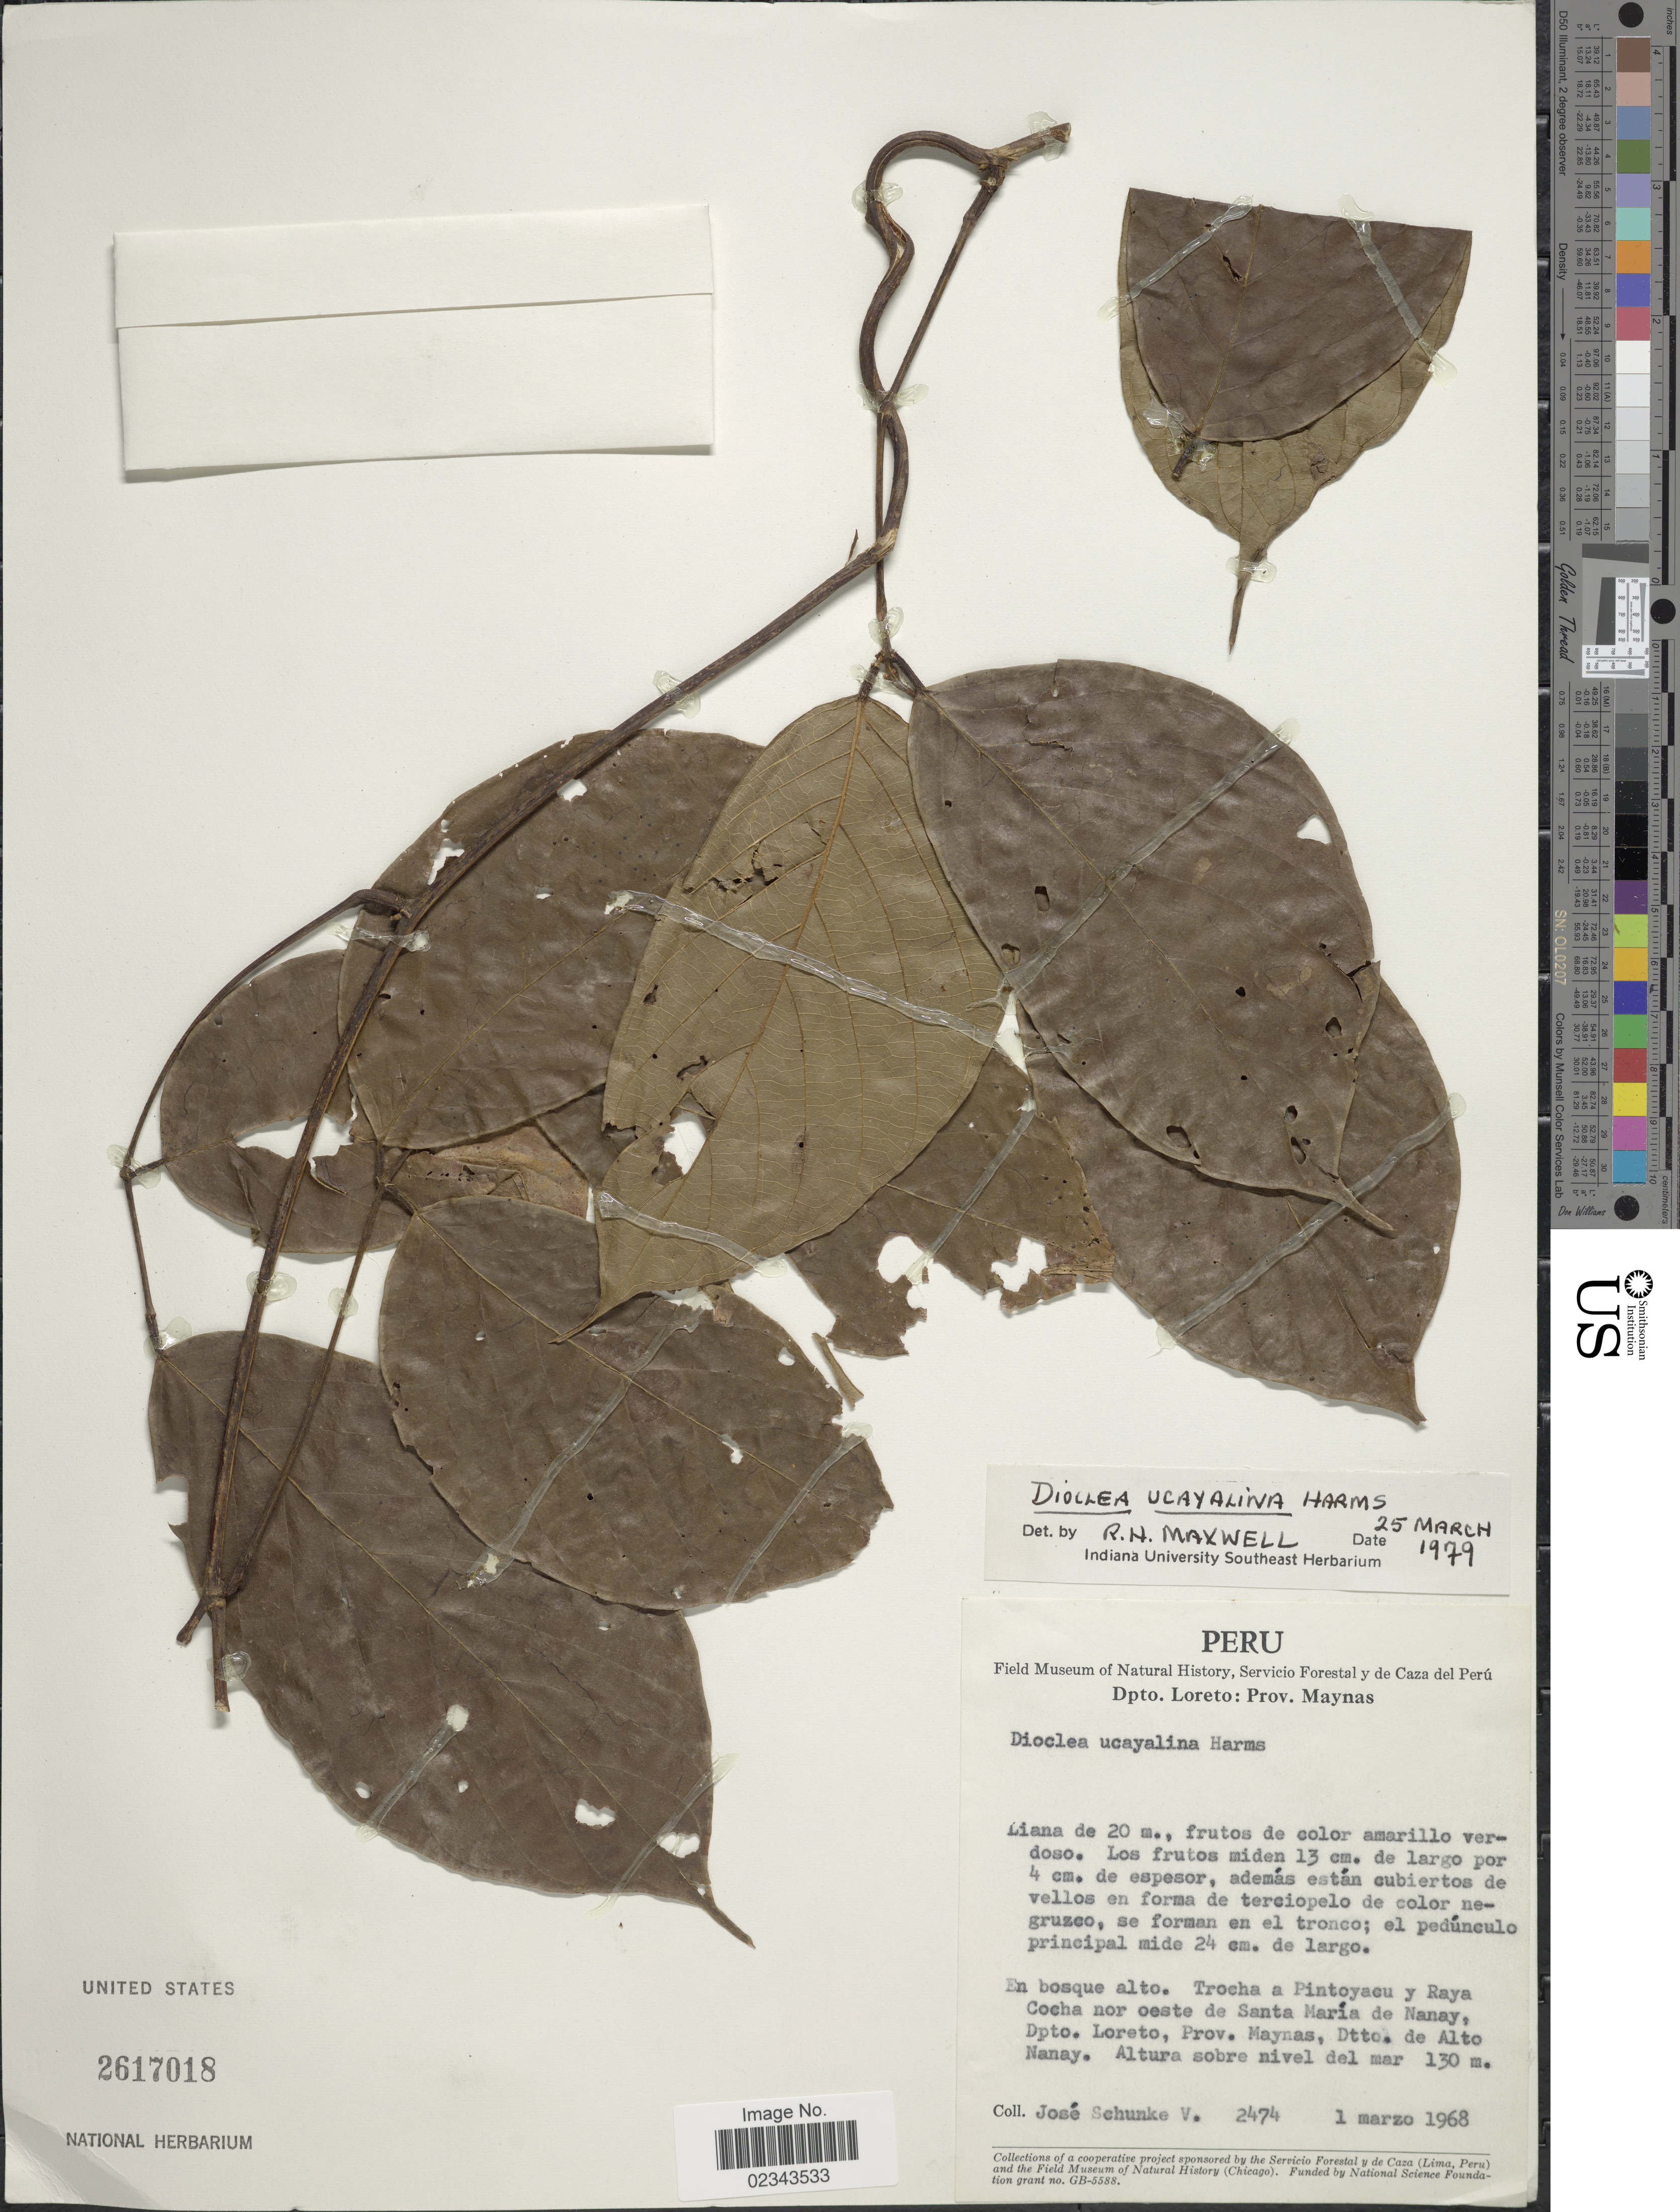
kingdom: Plantae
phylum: Tracheophyta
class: Magnoliopsida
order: Fabales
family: Fabaceae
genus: Macropsychanthus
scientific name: Macropsychanthus ucayalinus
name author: (Harms) L.P. Queiroz & Snak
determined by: Strong, Mark T., (BOT), Smithsonian Institution - National Museum of Natural History (UNITED STATES)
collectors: J. Schunke Vigo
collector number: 2474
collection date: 1968-03-01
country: Peru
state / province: Loreto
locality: Prov. Maynas, en bosque alto, Trocha a Pintoyacu y Raya Cocha nor oeste de Santa Maria de Nanay, Dtto. de Alto Nanay.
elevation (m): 130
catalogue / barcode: US 2617018